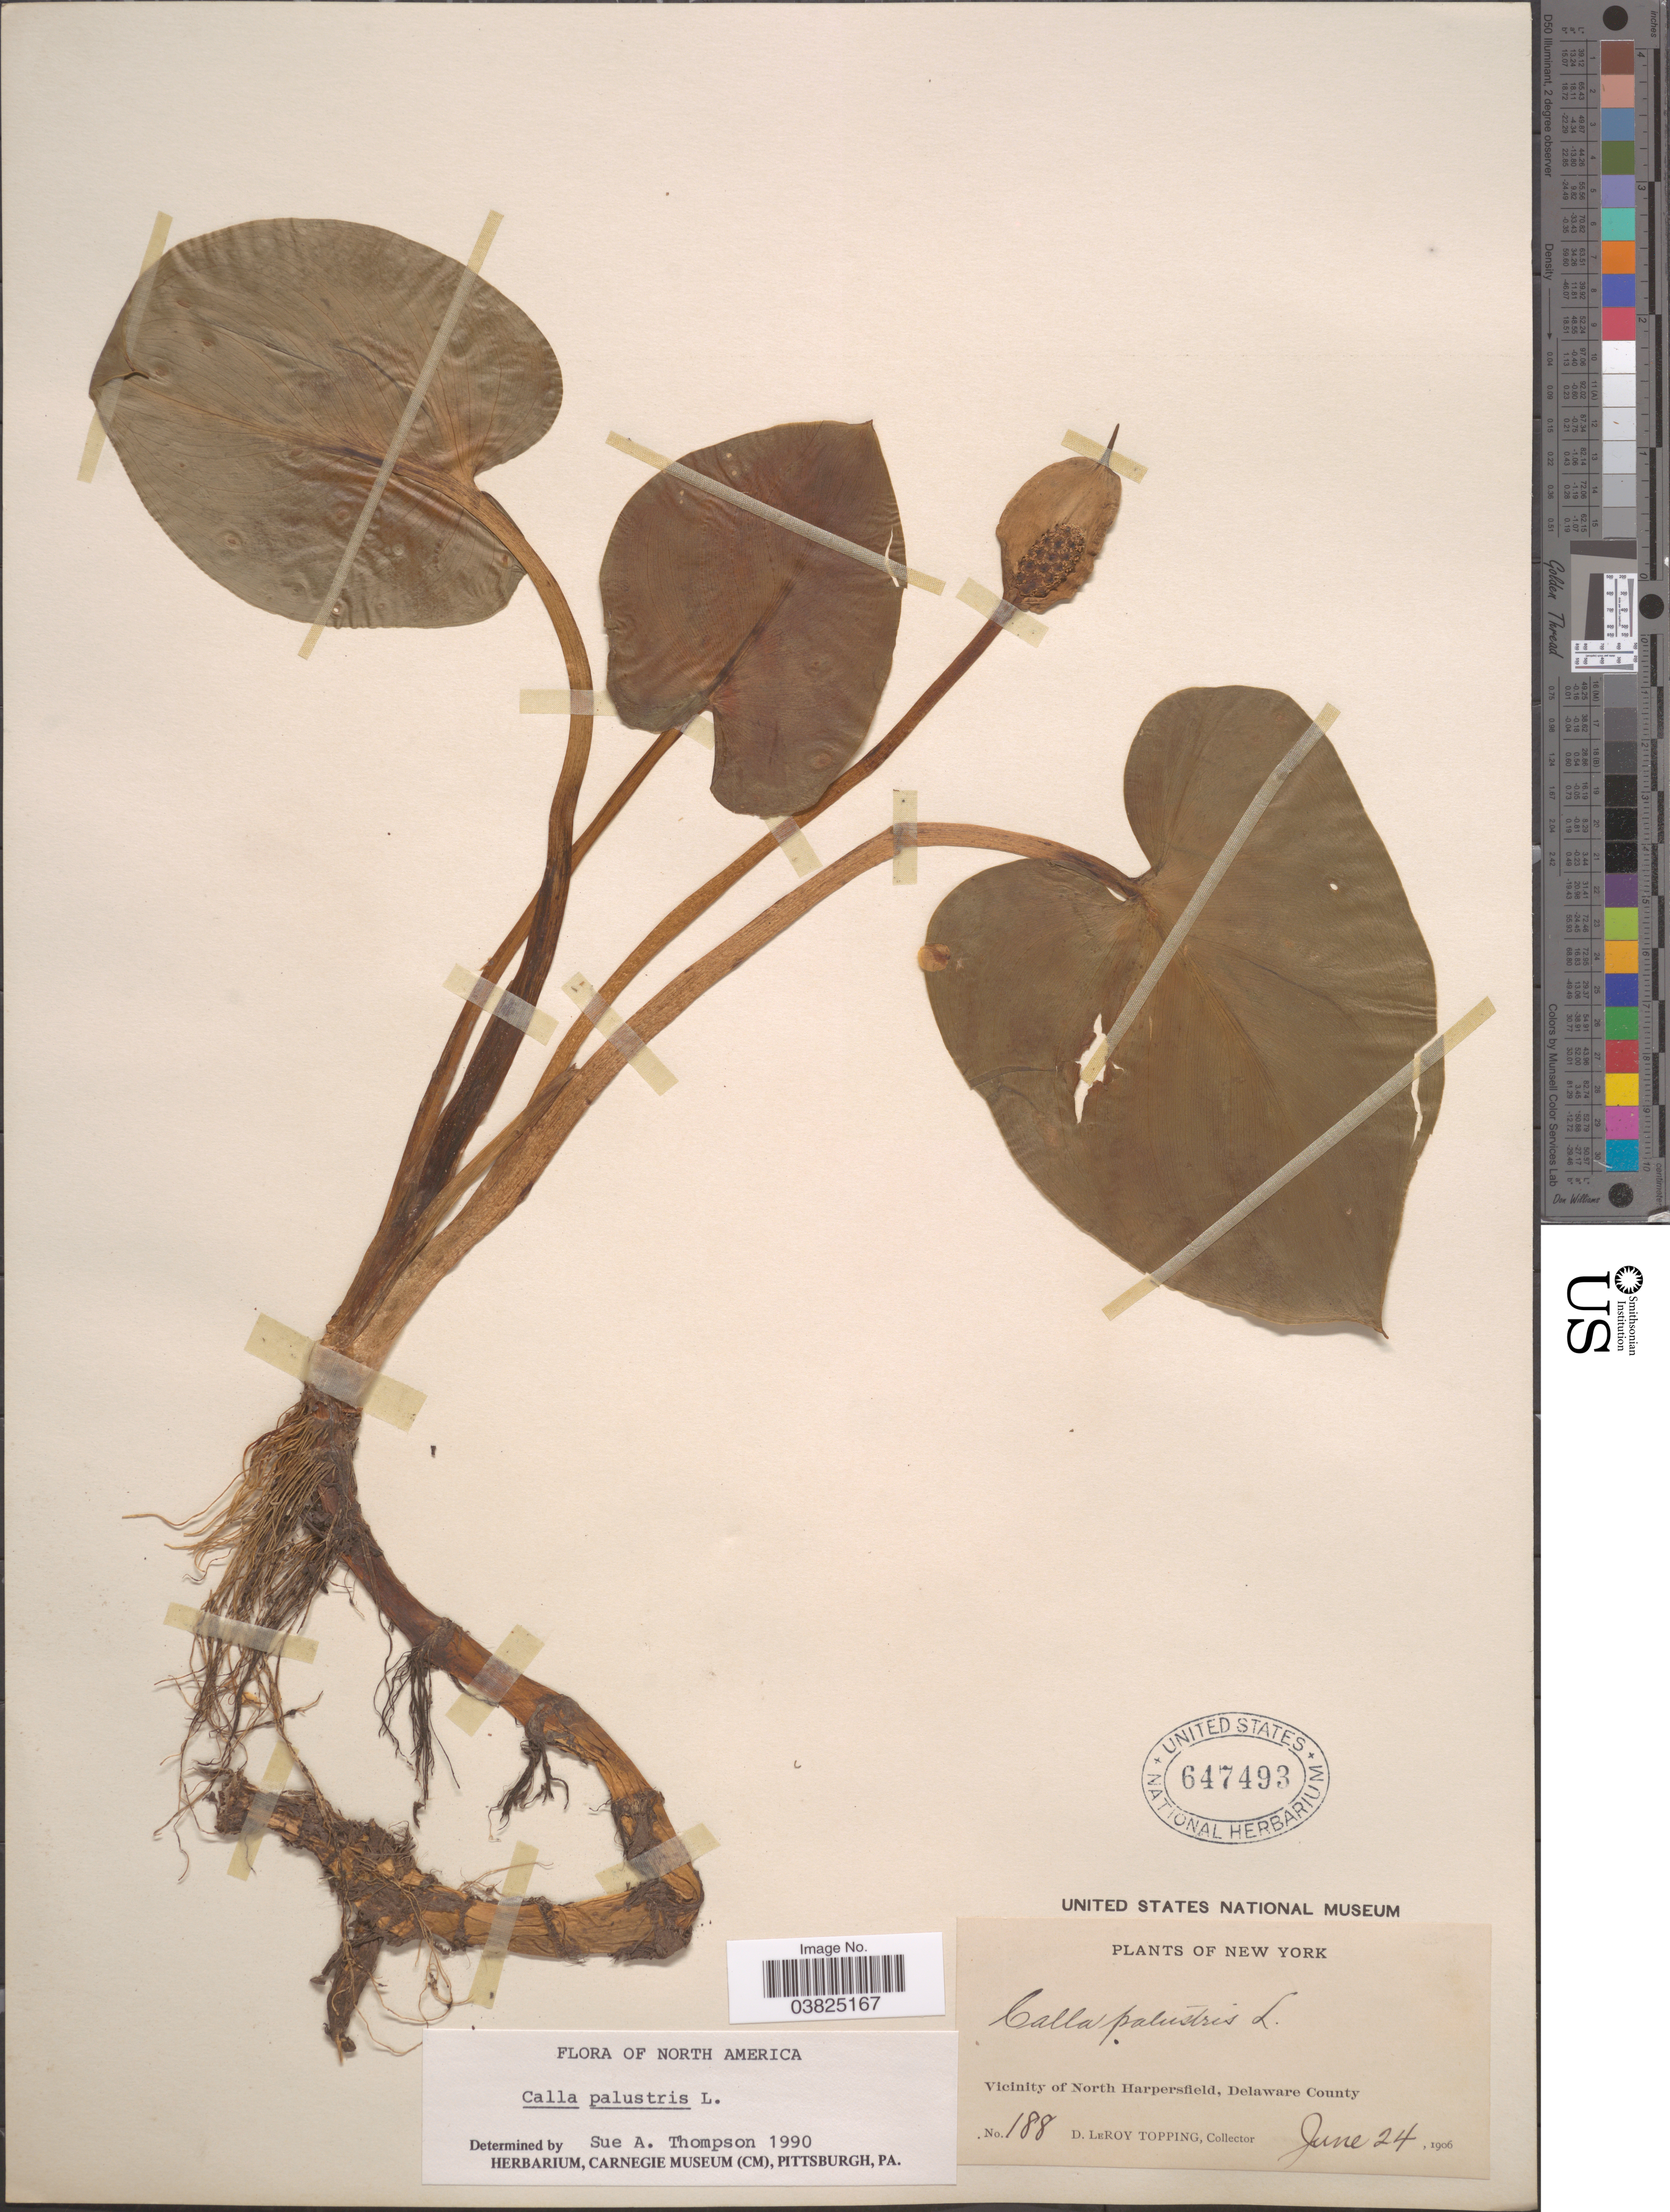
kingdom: Plantae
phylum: Tracheophyta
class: Liliopsida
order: Alismatales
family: Araceae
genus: Calla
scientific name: Calla palustris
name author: L.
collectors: D. L. Topping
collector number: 188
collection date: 1906-06-24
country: United States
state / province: New York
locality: Vicinity of North Harpersfield, Delaware County.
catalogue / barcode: US 647493